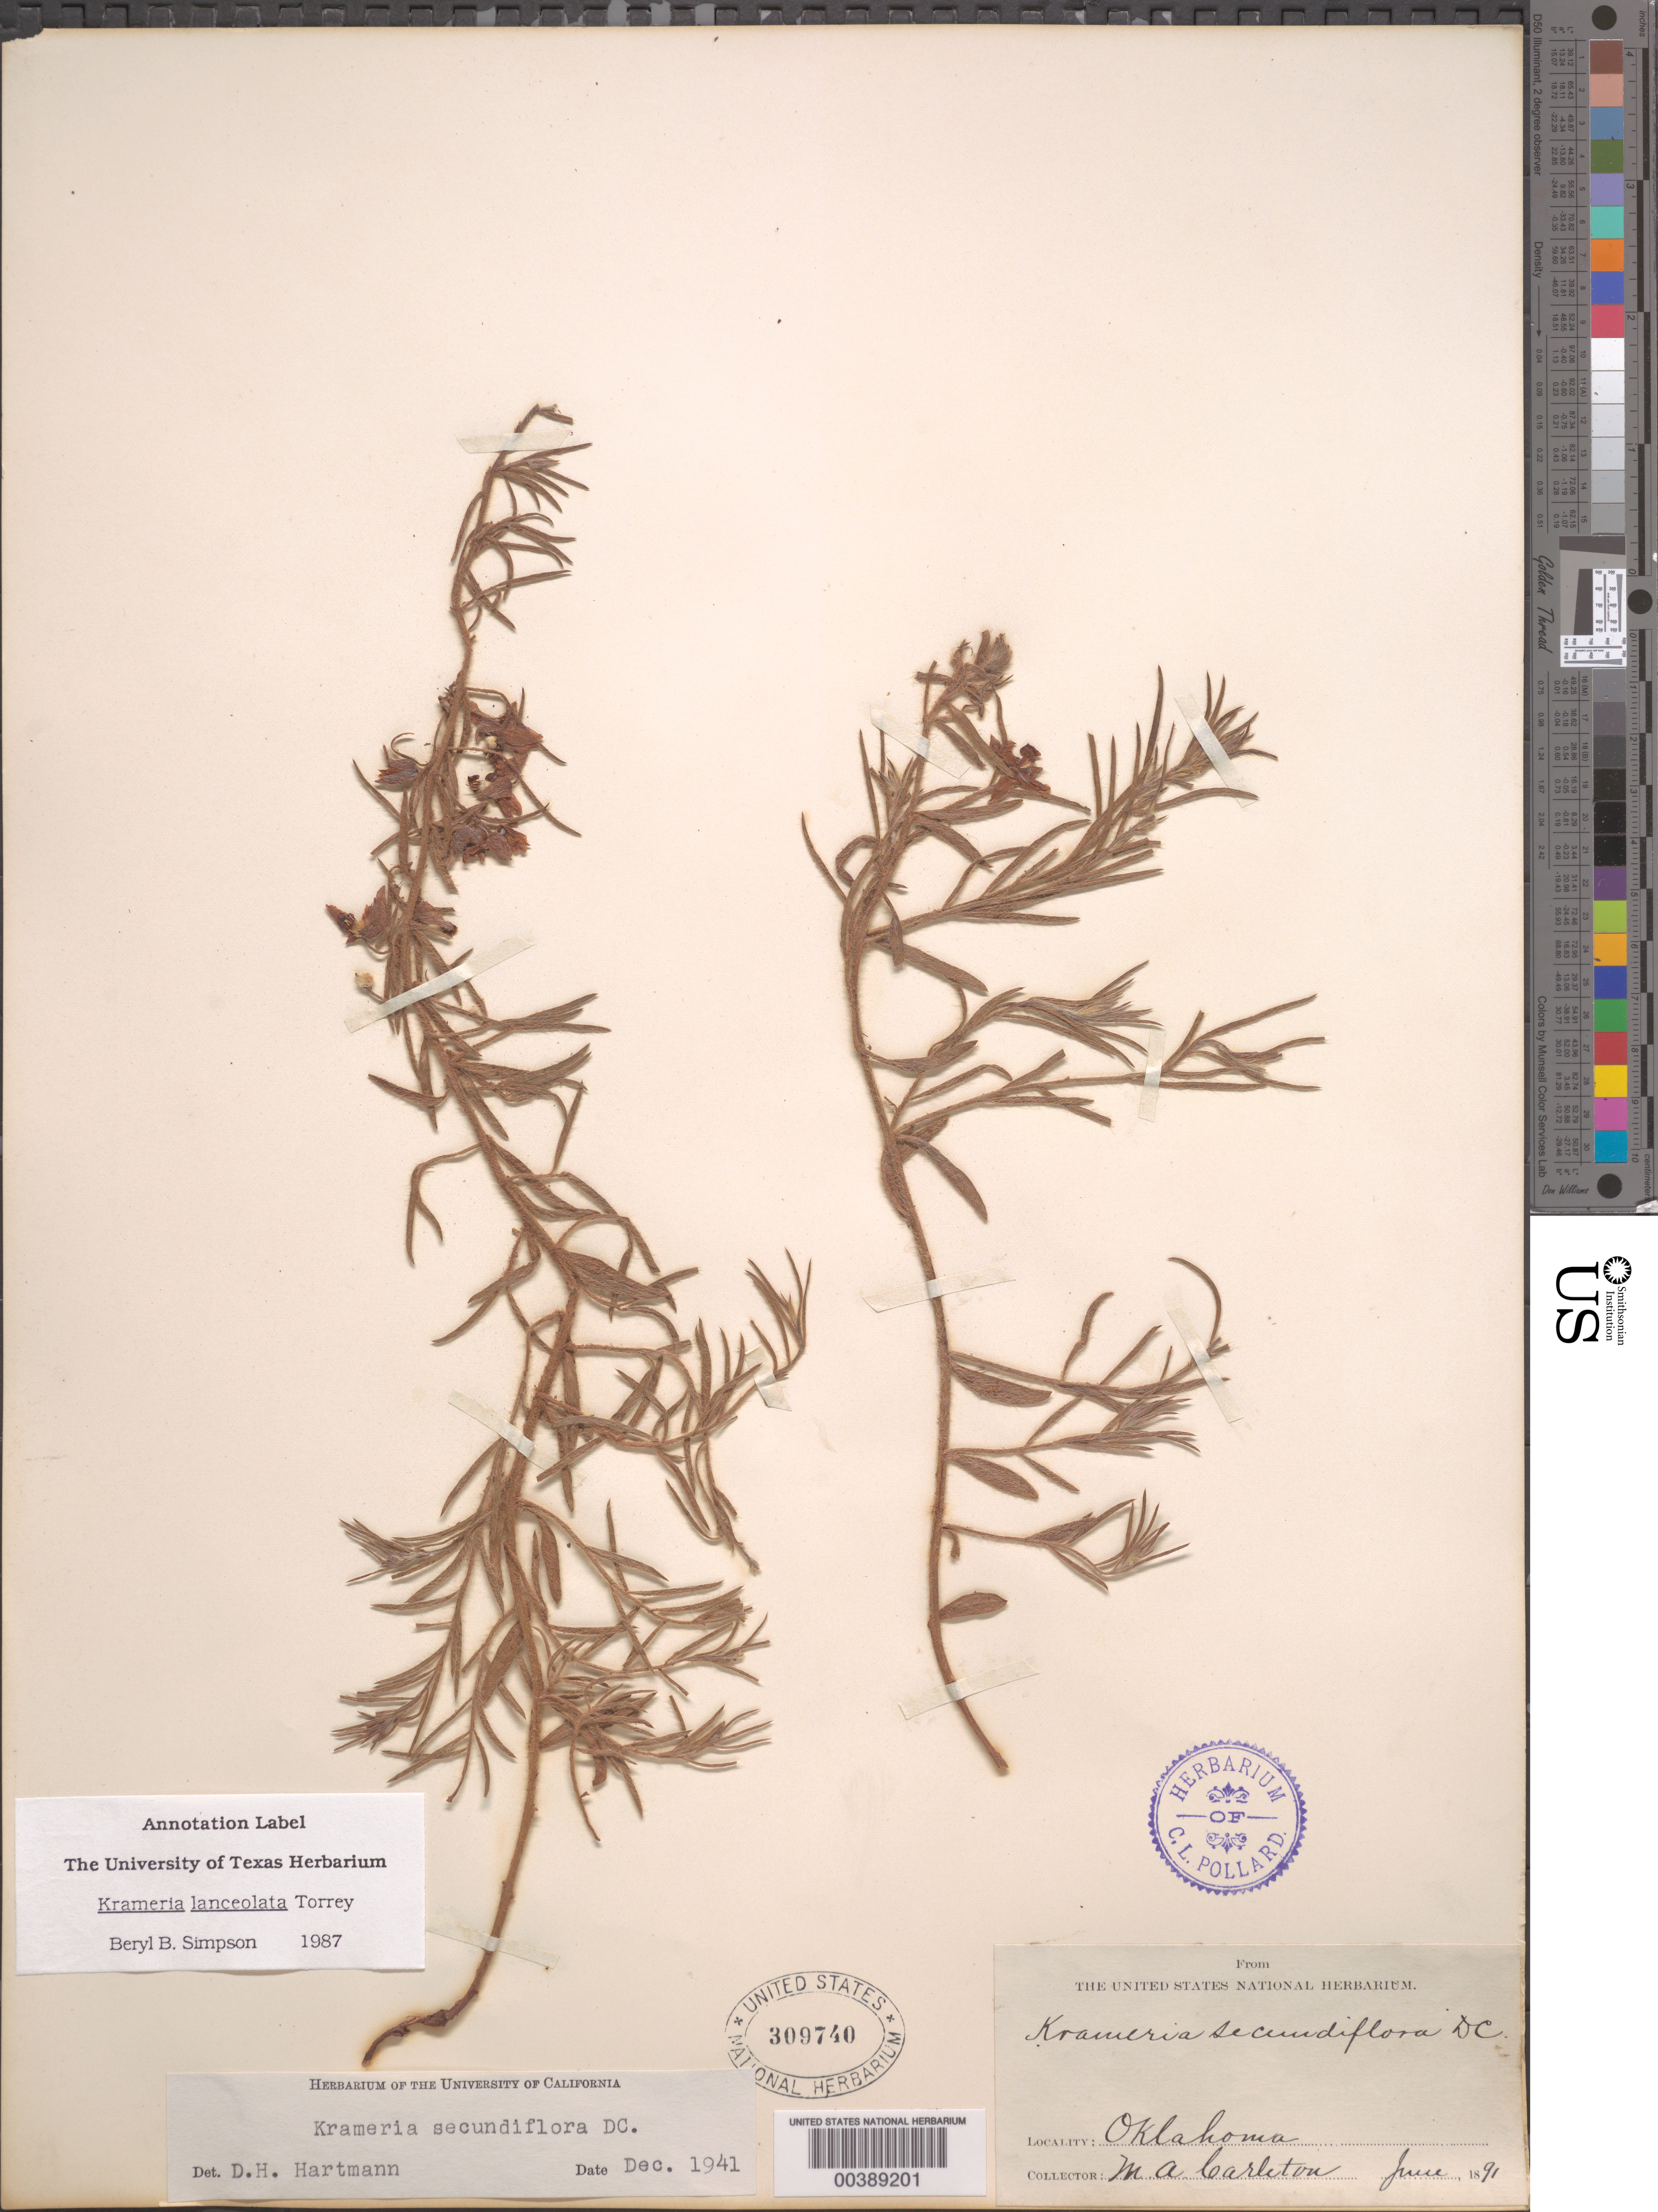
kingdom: Plantae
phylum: Tracheophyta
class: Magnoliopsida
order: Zygophyllales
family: Krameriaceae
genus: Krameria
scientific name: Krameria lanceolata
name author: Torr.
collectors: M. A. Carleton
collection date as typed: Jun 1891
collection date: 1891-06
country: United States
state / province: Oklahoma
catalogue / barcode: US 309740